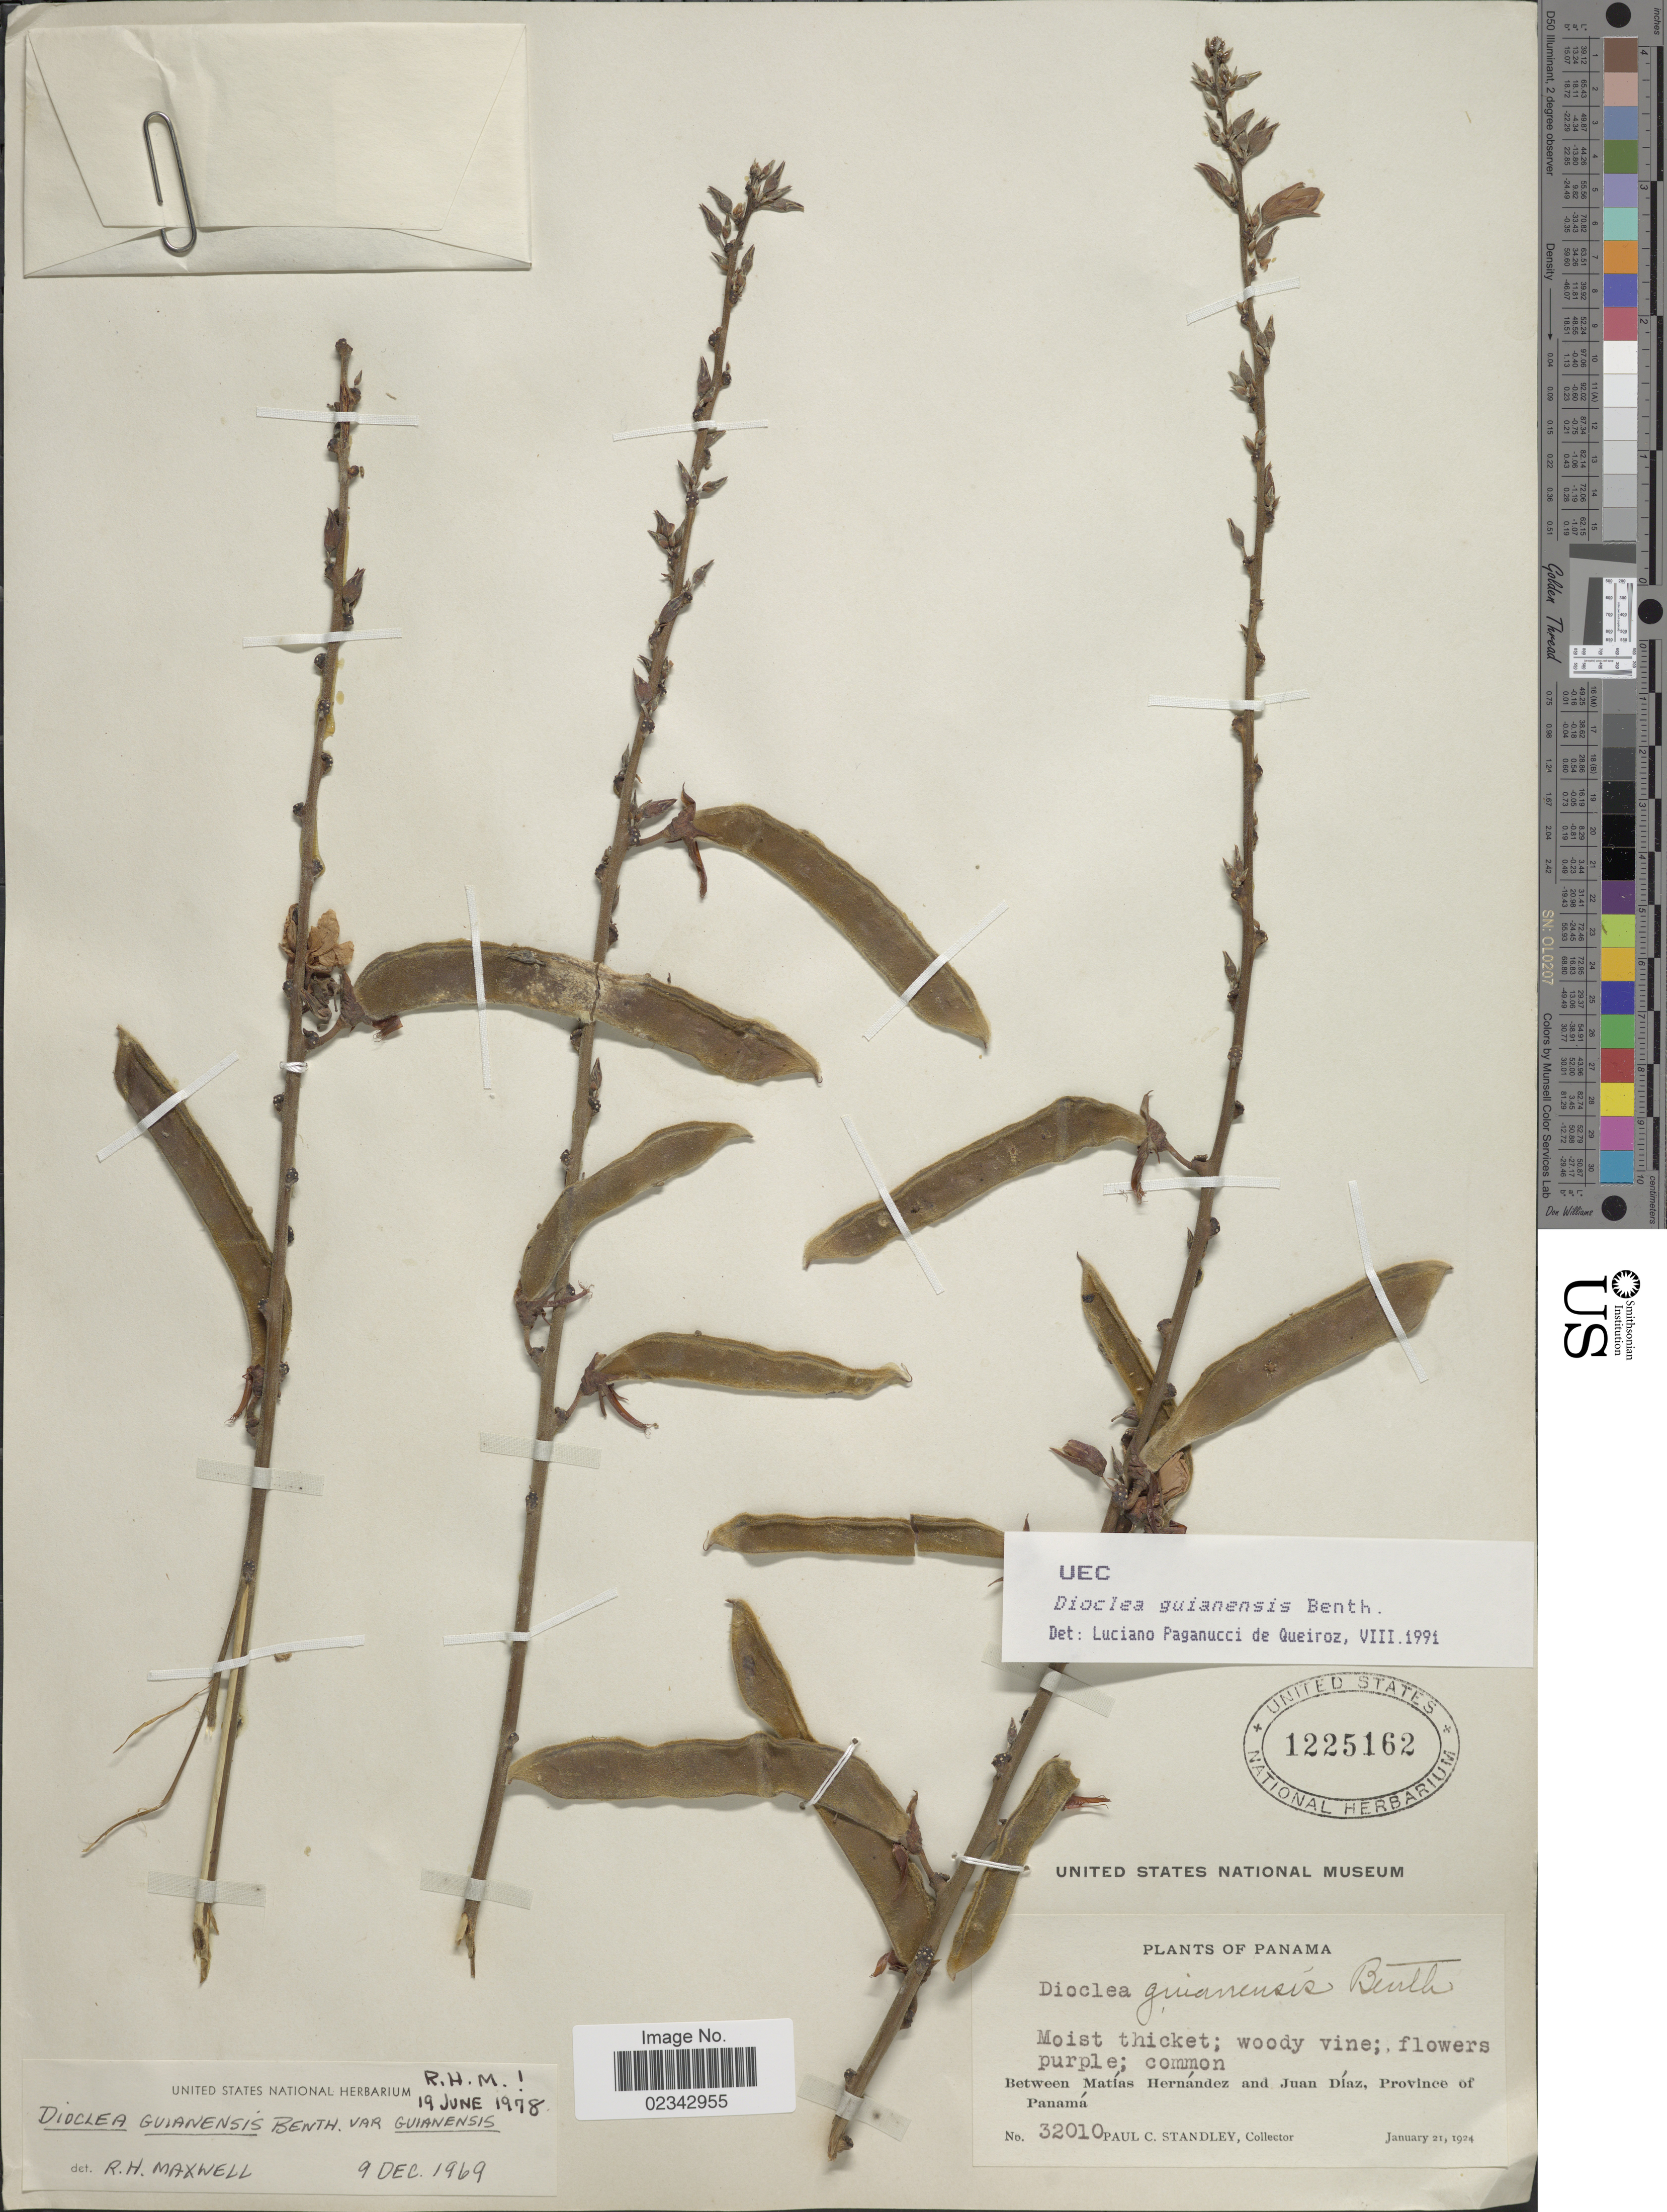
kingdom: Plantae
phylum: Tracheophyta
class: Magnoliopsida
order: Fabales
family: Fabaceae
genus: Dioclea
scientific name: Dioclea guianensis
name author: Benth.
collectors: P. C. Standley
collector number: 32010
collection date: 1924-01-21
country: Panama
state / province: Panamá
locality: Between Matias Hernandez and Juan Díaz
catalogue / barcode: US 1225162